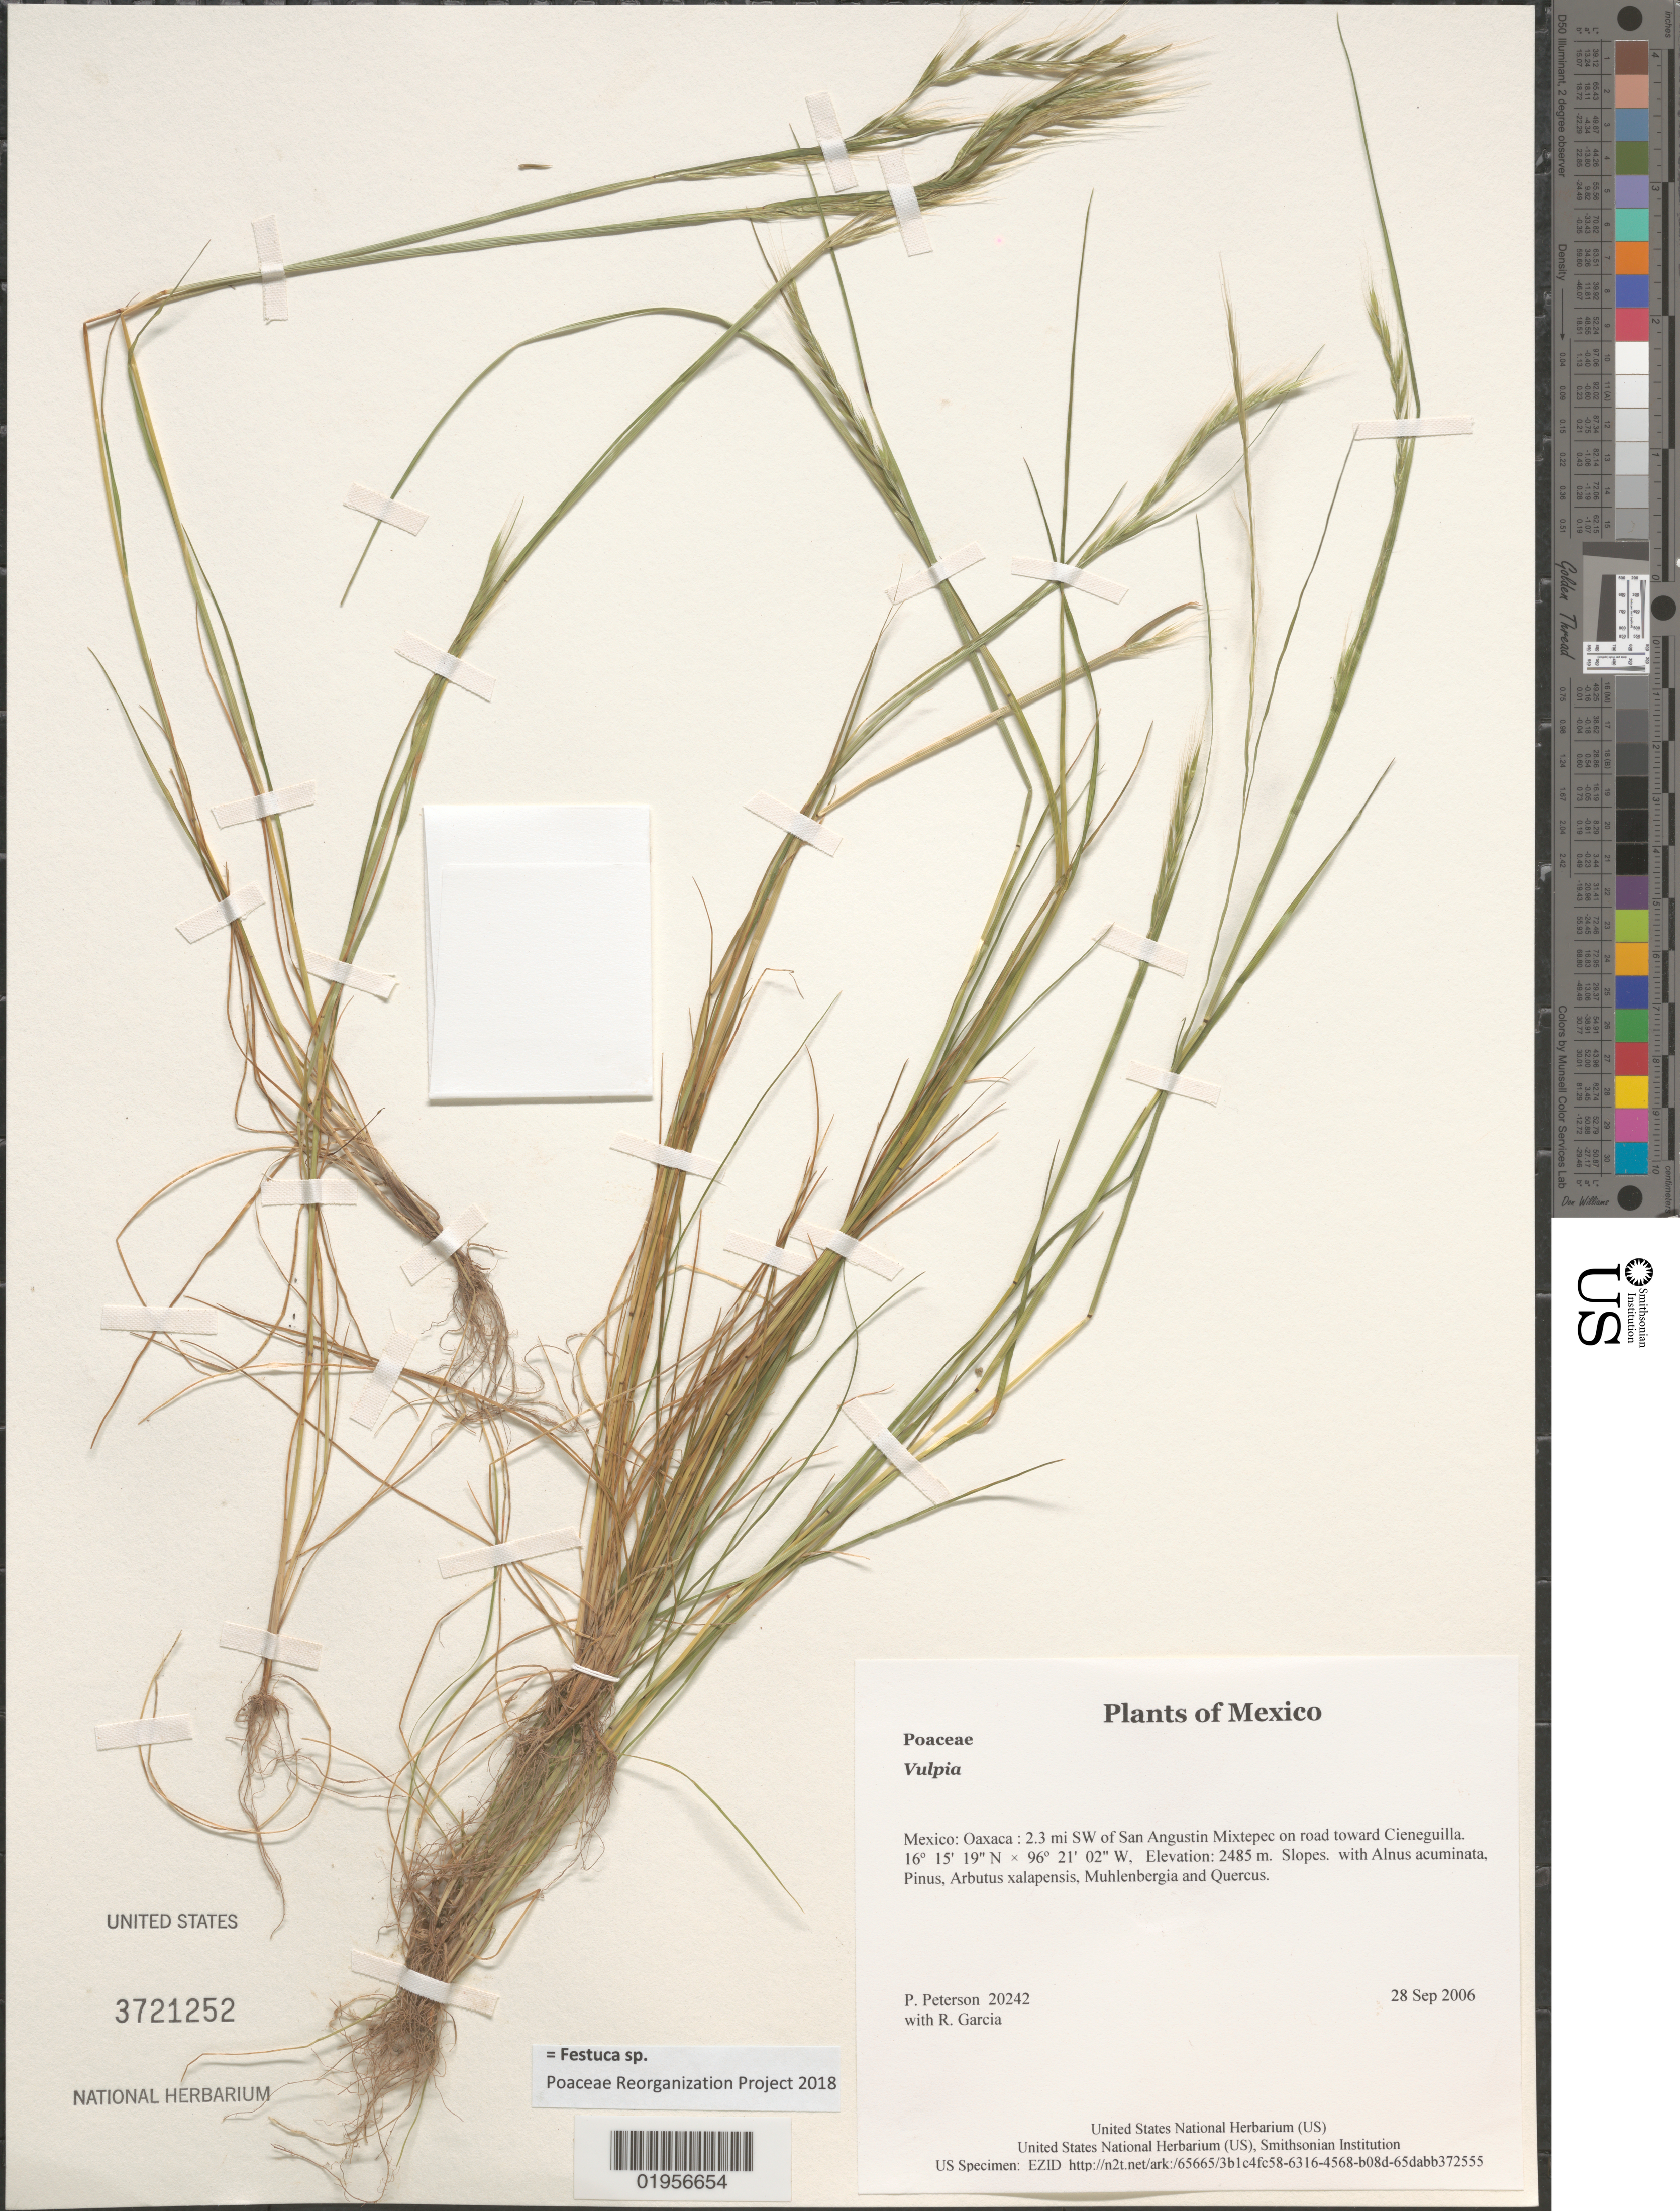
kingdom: Plantae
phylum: Tracheophyta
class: Liliopsida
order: Poales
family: Poaceae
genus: Festuca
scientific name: Festuca sp.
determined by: Poaceae Reorganization Project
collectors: P. M. Peterson & R. Garcia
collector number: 20242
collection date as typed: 28 Sep 2006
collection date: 2006-09-28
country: Mexico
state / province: Oaxaca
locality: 2.3 mi SW of San Angustin Mixtepec on road toward Cieneguilla.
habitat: Slopes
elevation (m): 2485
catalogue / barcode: US 3721252